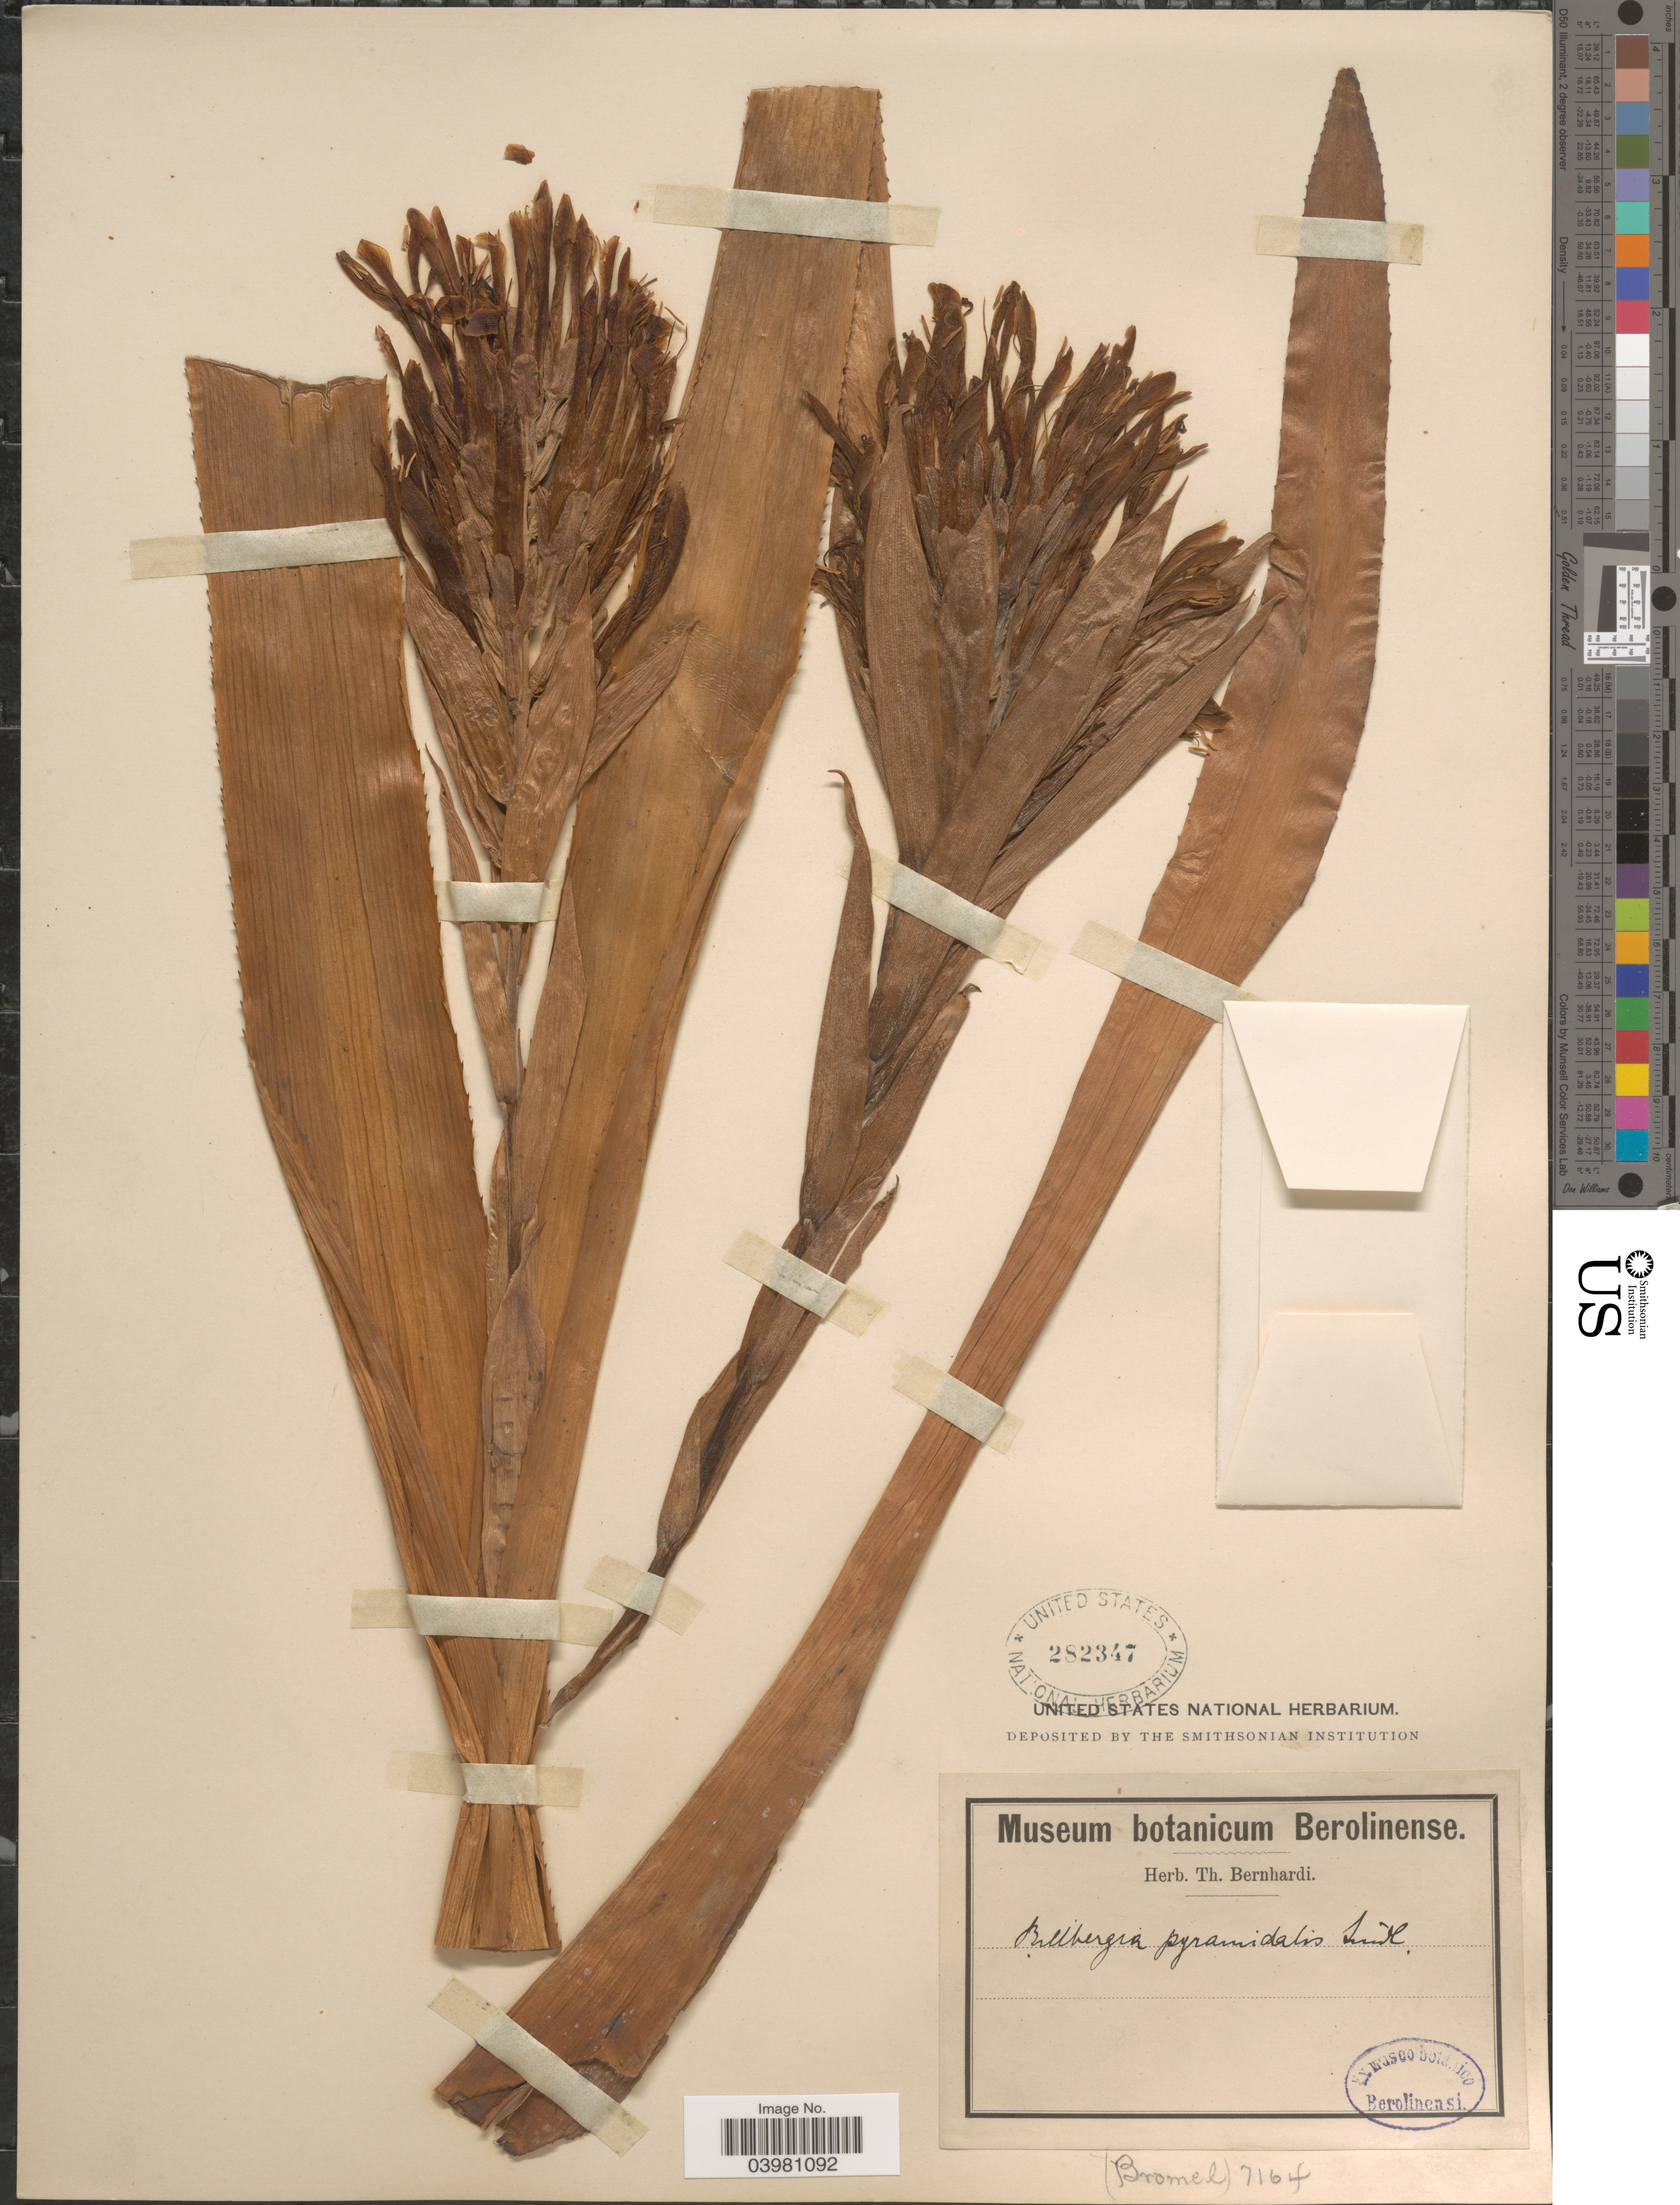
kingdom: Plantae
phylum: Tracheophyta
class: Liliopsida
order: Poales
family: Bromeliaceae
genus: Billbergia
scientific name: Billbergia pyramidalis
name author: (Sims) Lindl.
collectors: Ex herb. Th. Bernhardi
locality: Bromel.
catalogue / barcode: US 282347